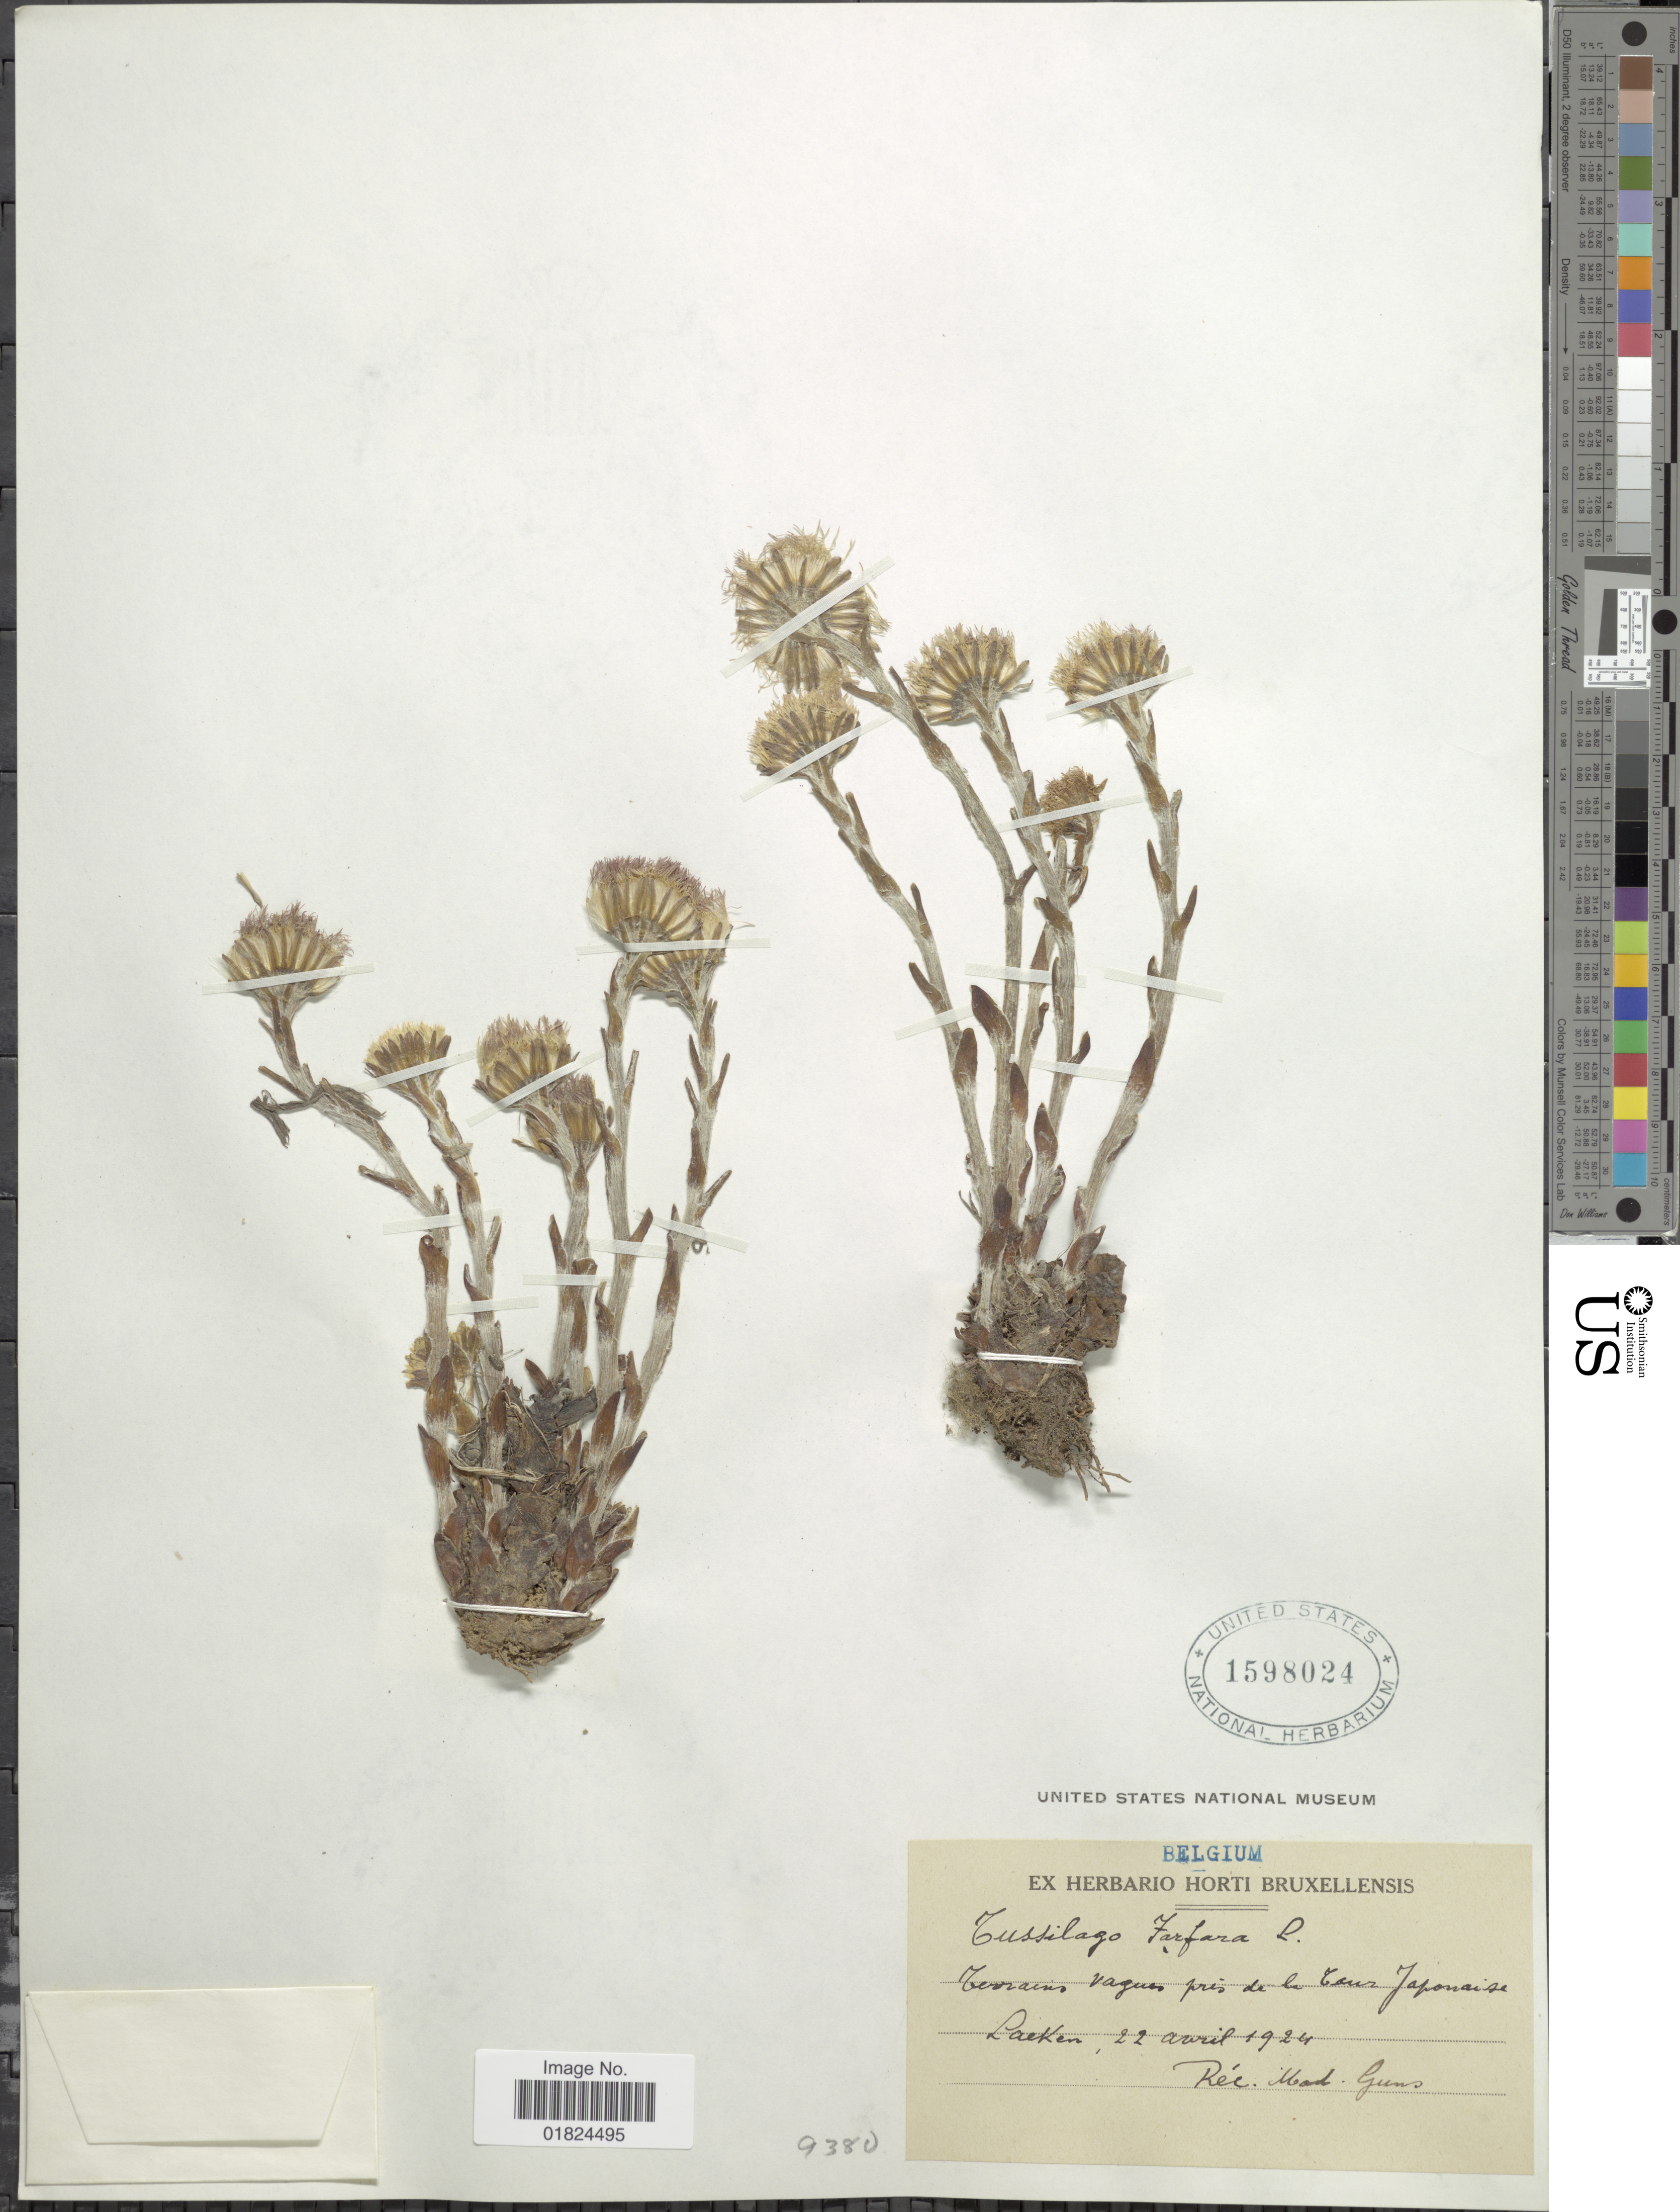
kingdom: Plantae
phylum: Tracheophyta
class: Magnoliopsida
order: Asterales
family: Asteraceae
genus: Tussilago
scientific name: Tussilago farfara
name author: L.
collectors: M. Guns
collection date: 1924-04-22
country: Belgium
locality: Terrains vaguis pres de la tauz Japonaise. [interpreted]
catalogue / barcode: US 1598024